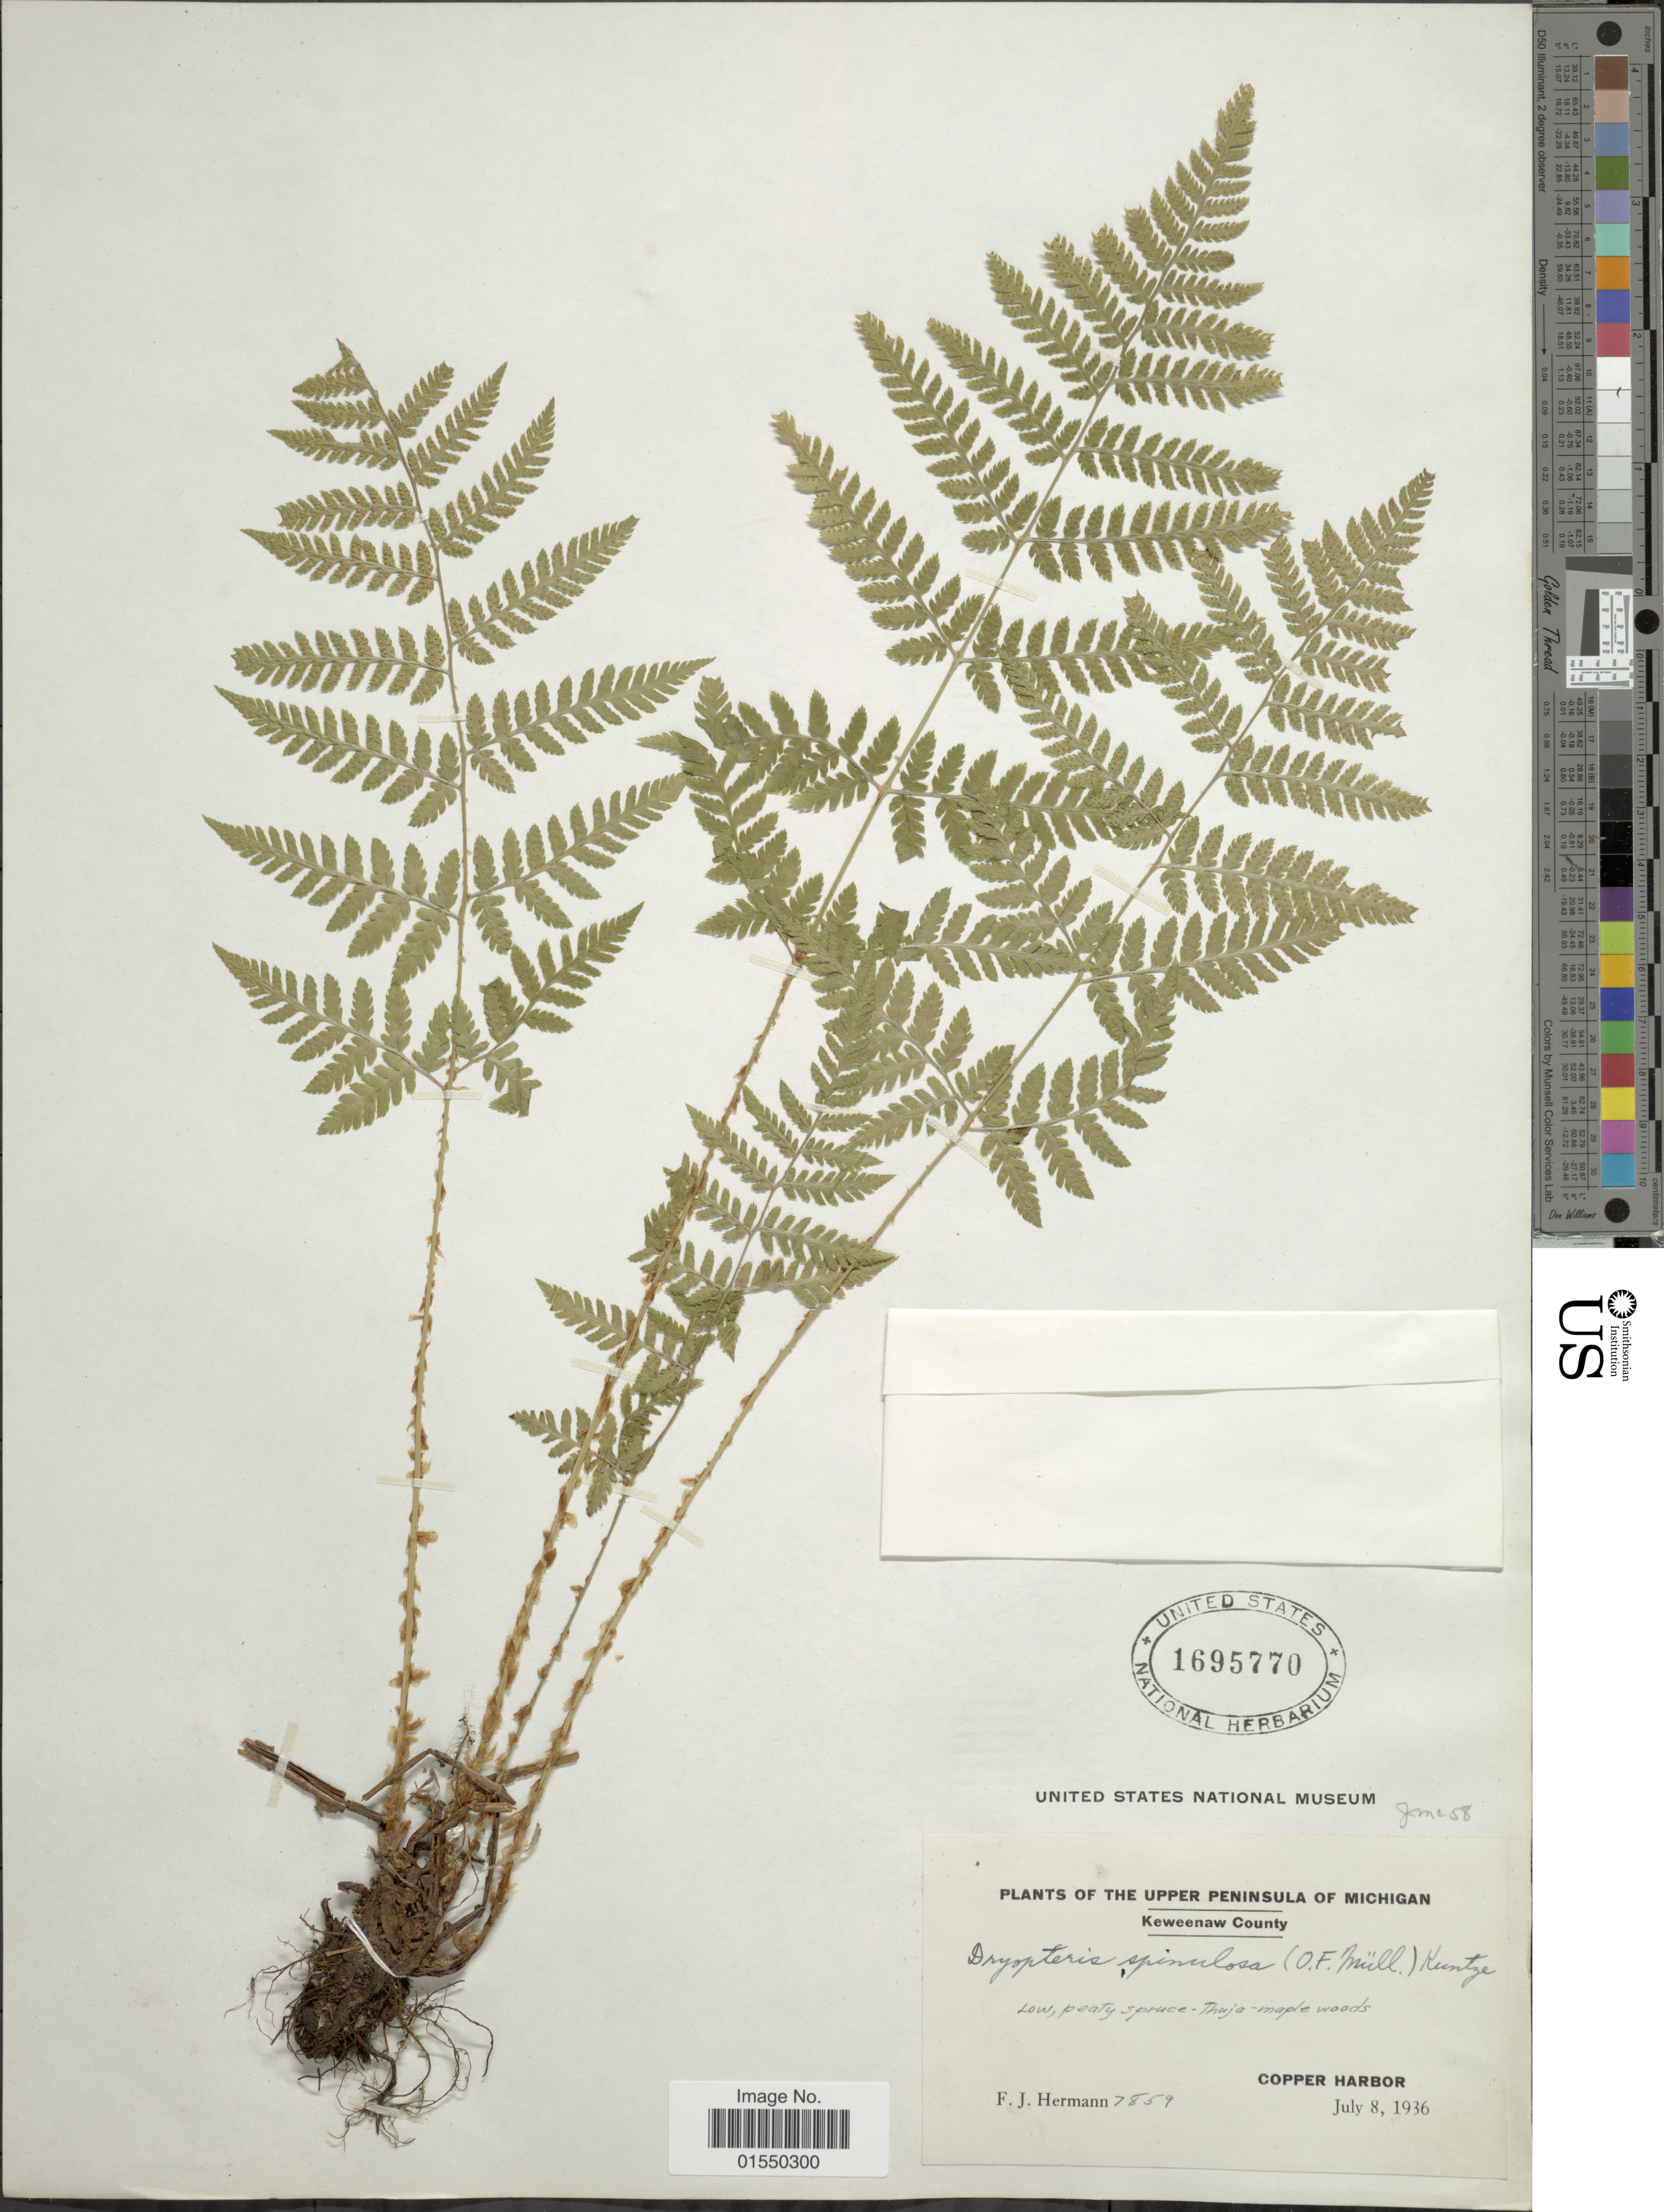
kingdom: Plantae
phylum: Tracheophyta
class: Polypodiopsida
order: Polypodiales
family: Dryopteridaceae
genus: Dryopteris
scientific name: Dryopteris carthusiana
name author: (Villars) H.P. Fuchs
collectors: F. J. Hermann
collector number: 7859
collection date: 1936-07-08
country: United States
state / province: Michigan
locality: Upper Peninsula of Michigan, Keweenaw County, copper Harbor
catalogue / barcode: US 1695770